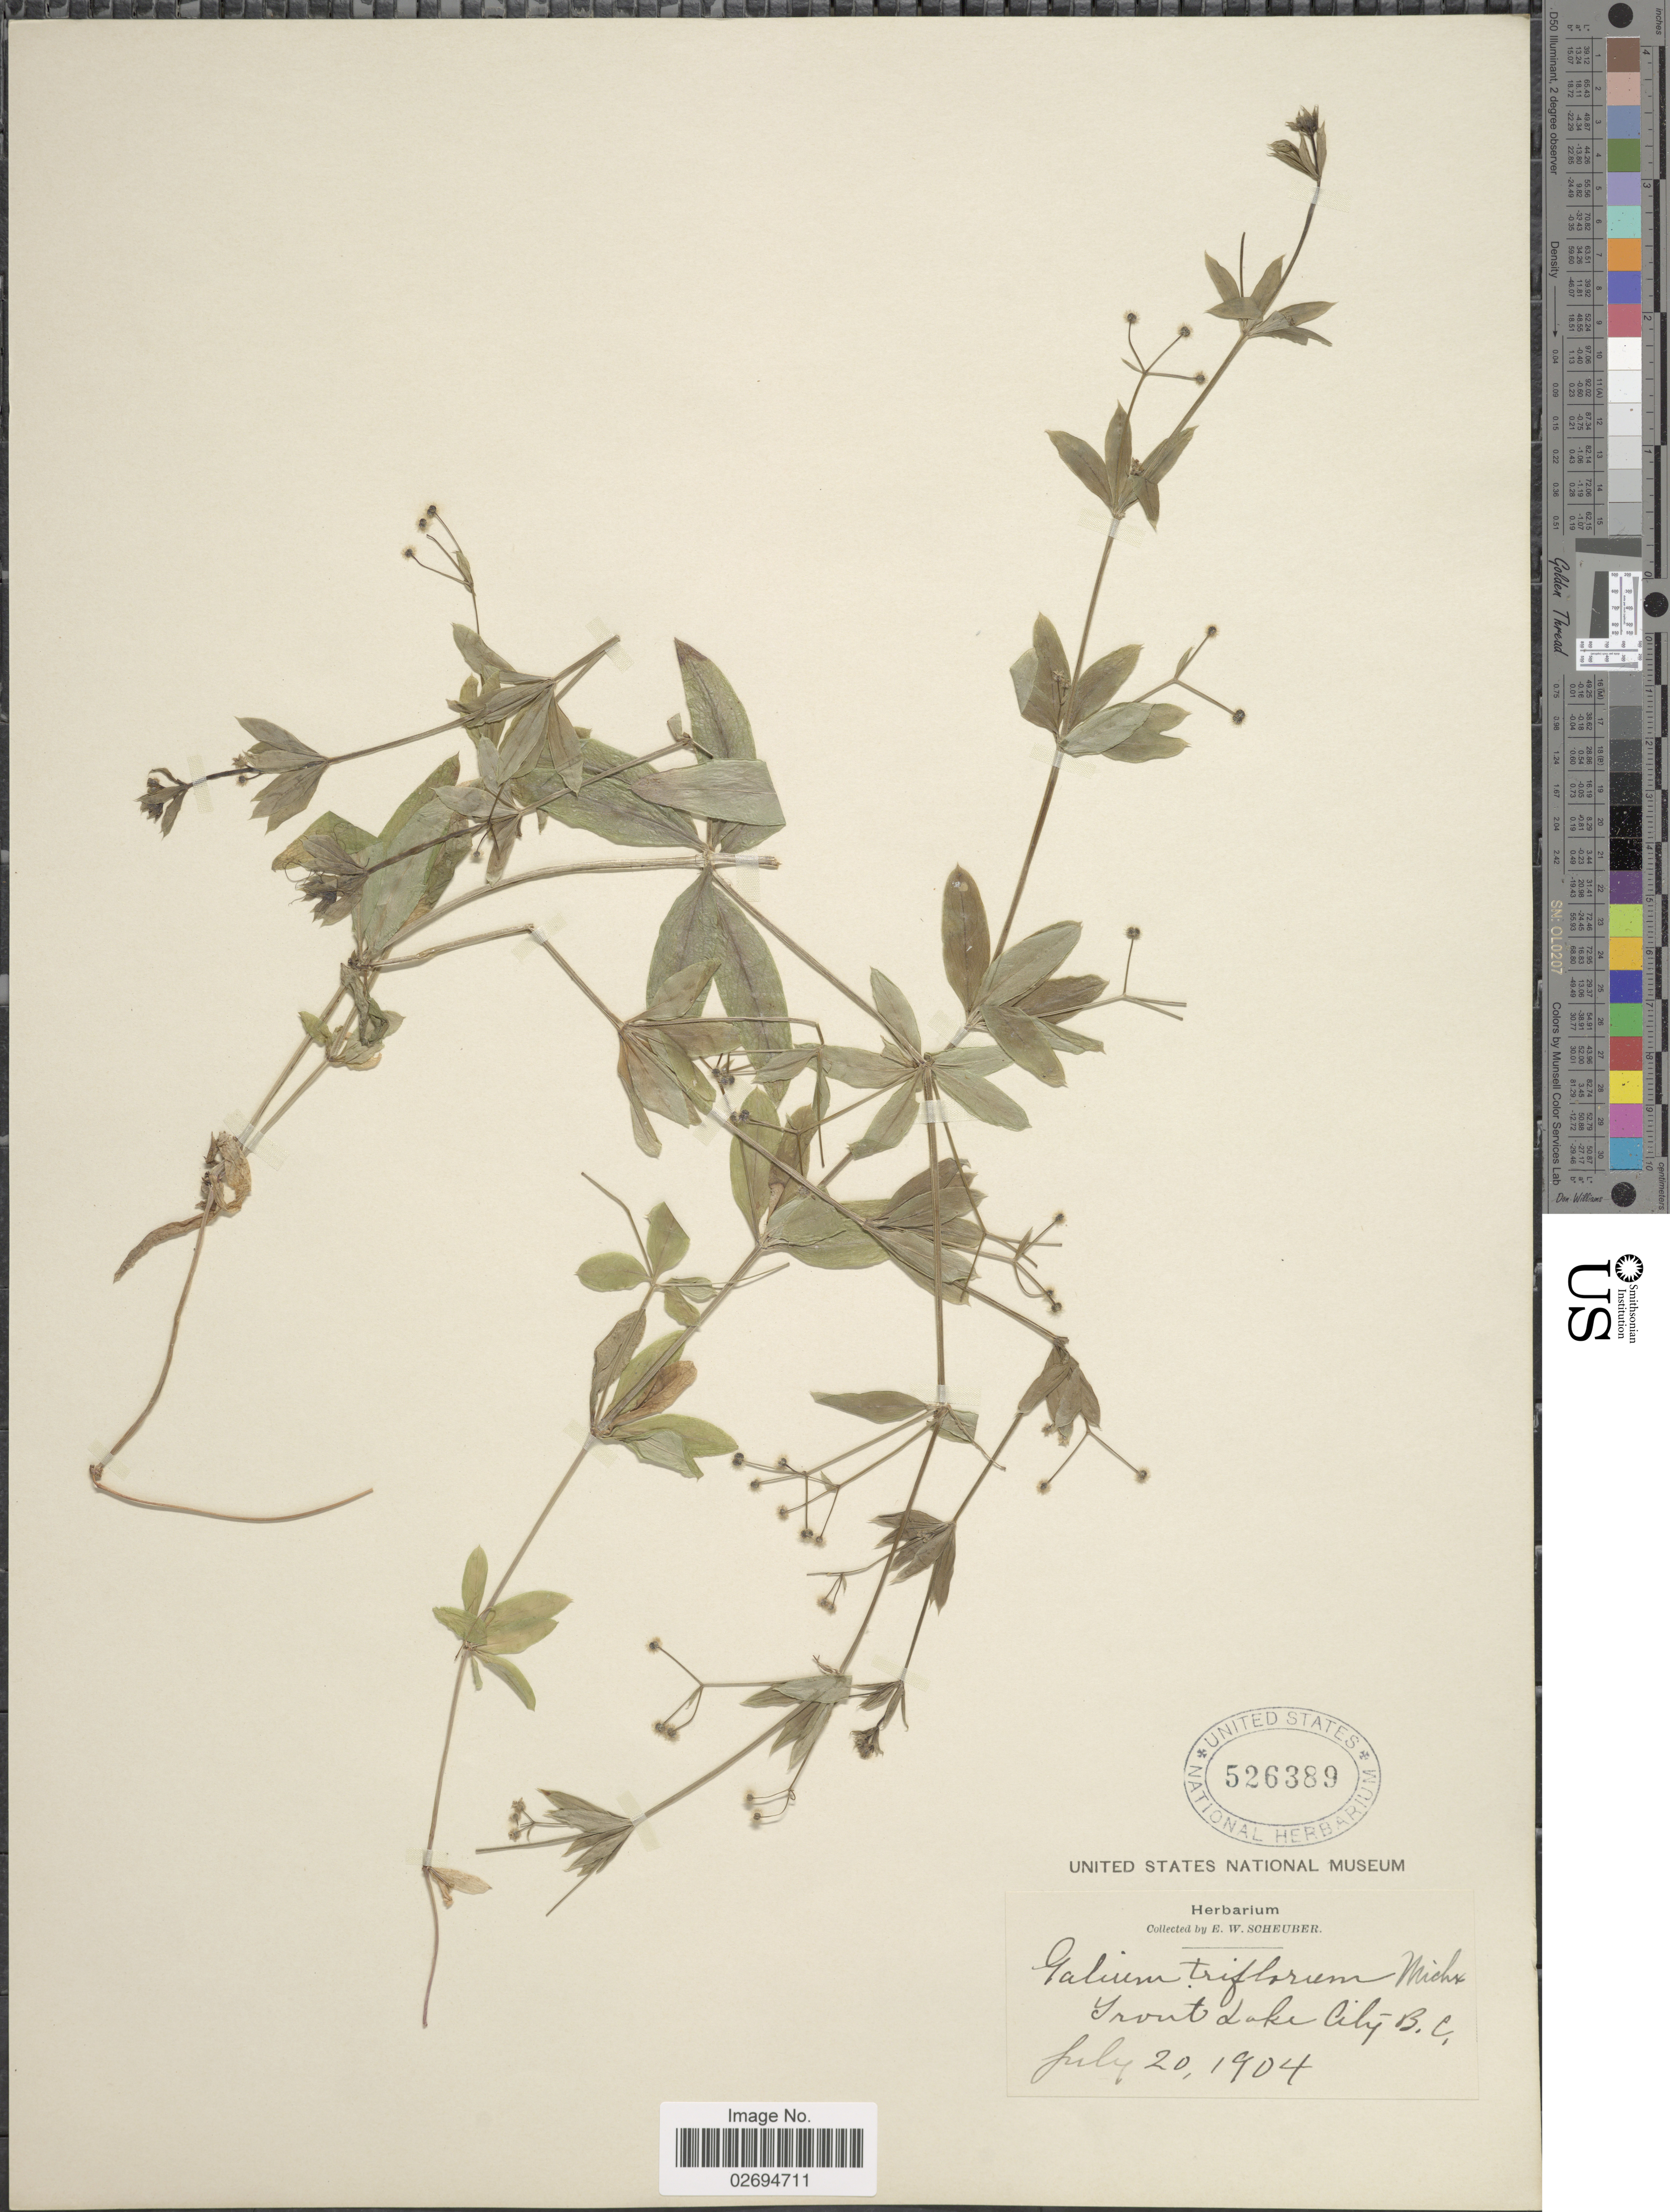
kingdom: Plantae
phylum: Tracheophyta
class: Magnoliopsida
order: Gentianales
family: Rubiaceae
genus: Galium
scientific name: Galium triflorum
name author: Michx.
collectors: E. Scheuber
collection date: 1904-07-20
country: Canada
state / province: British Columbia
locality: Trout Lake City.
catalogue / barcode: US 526389